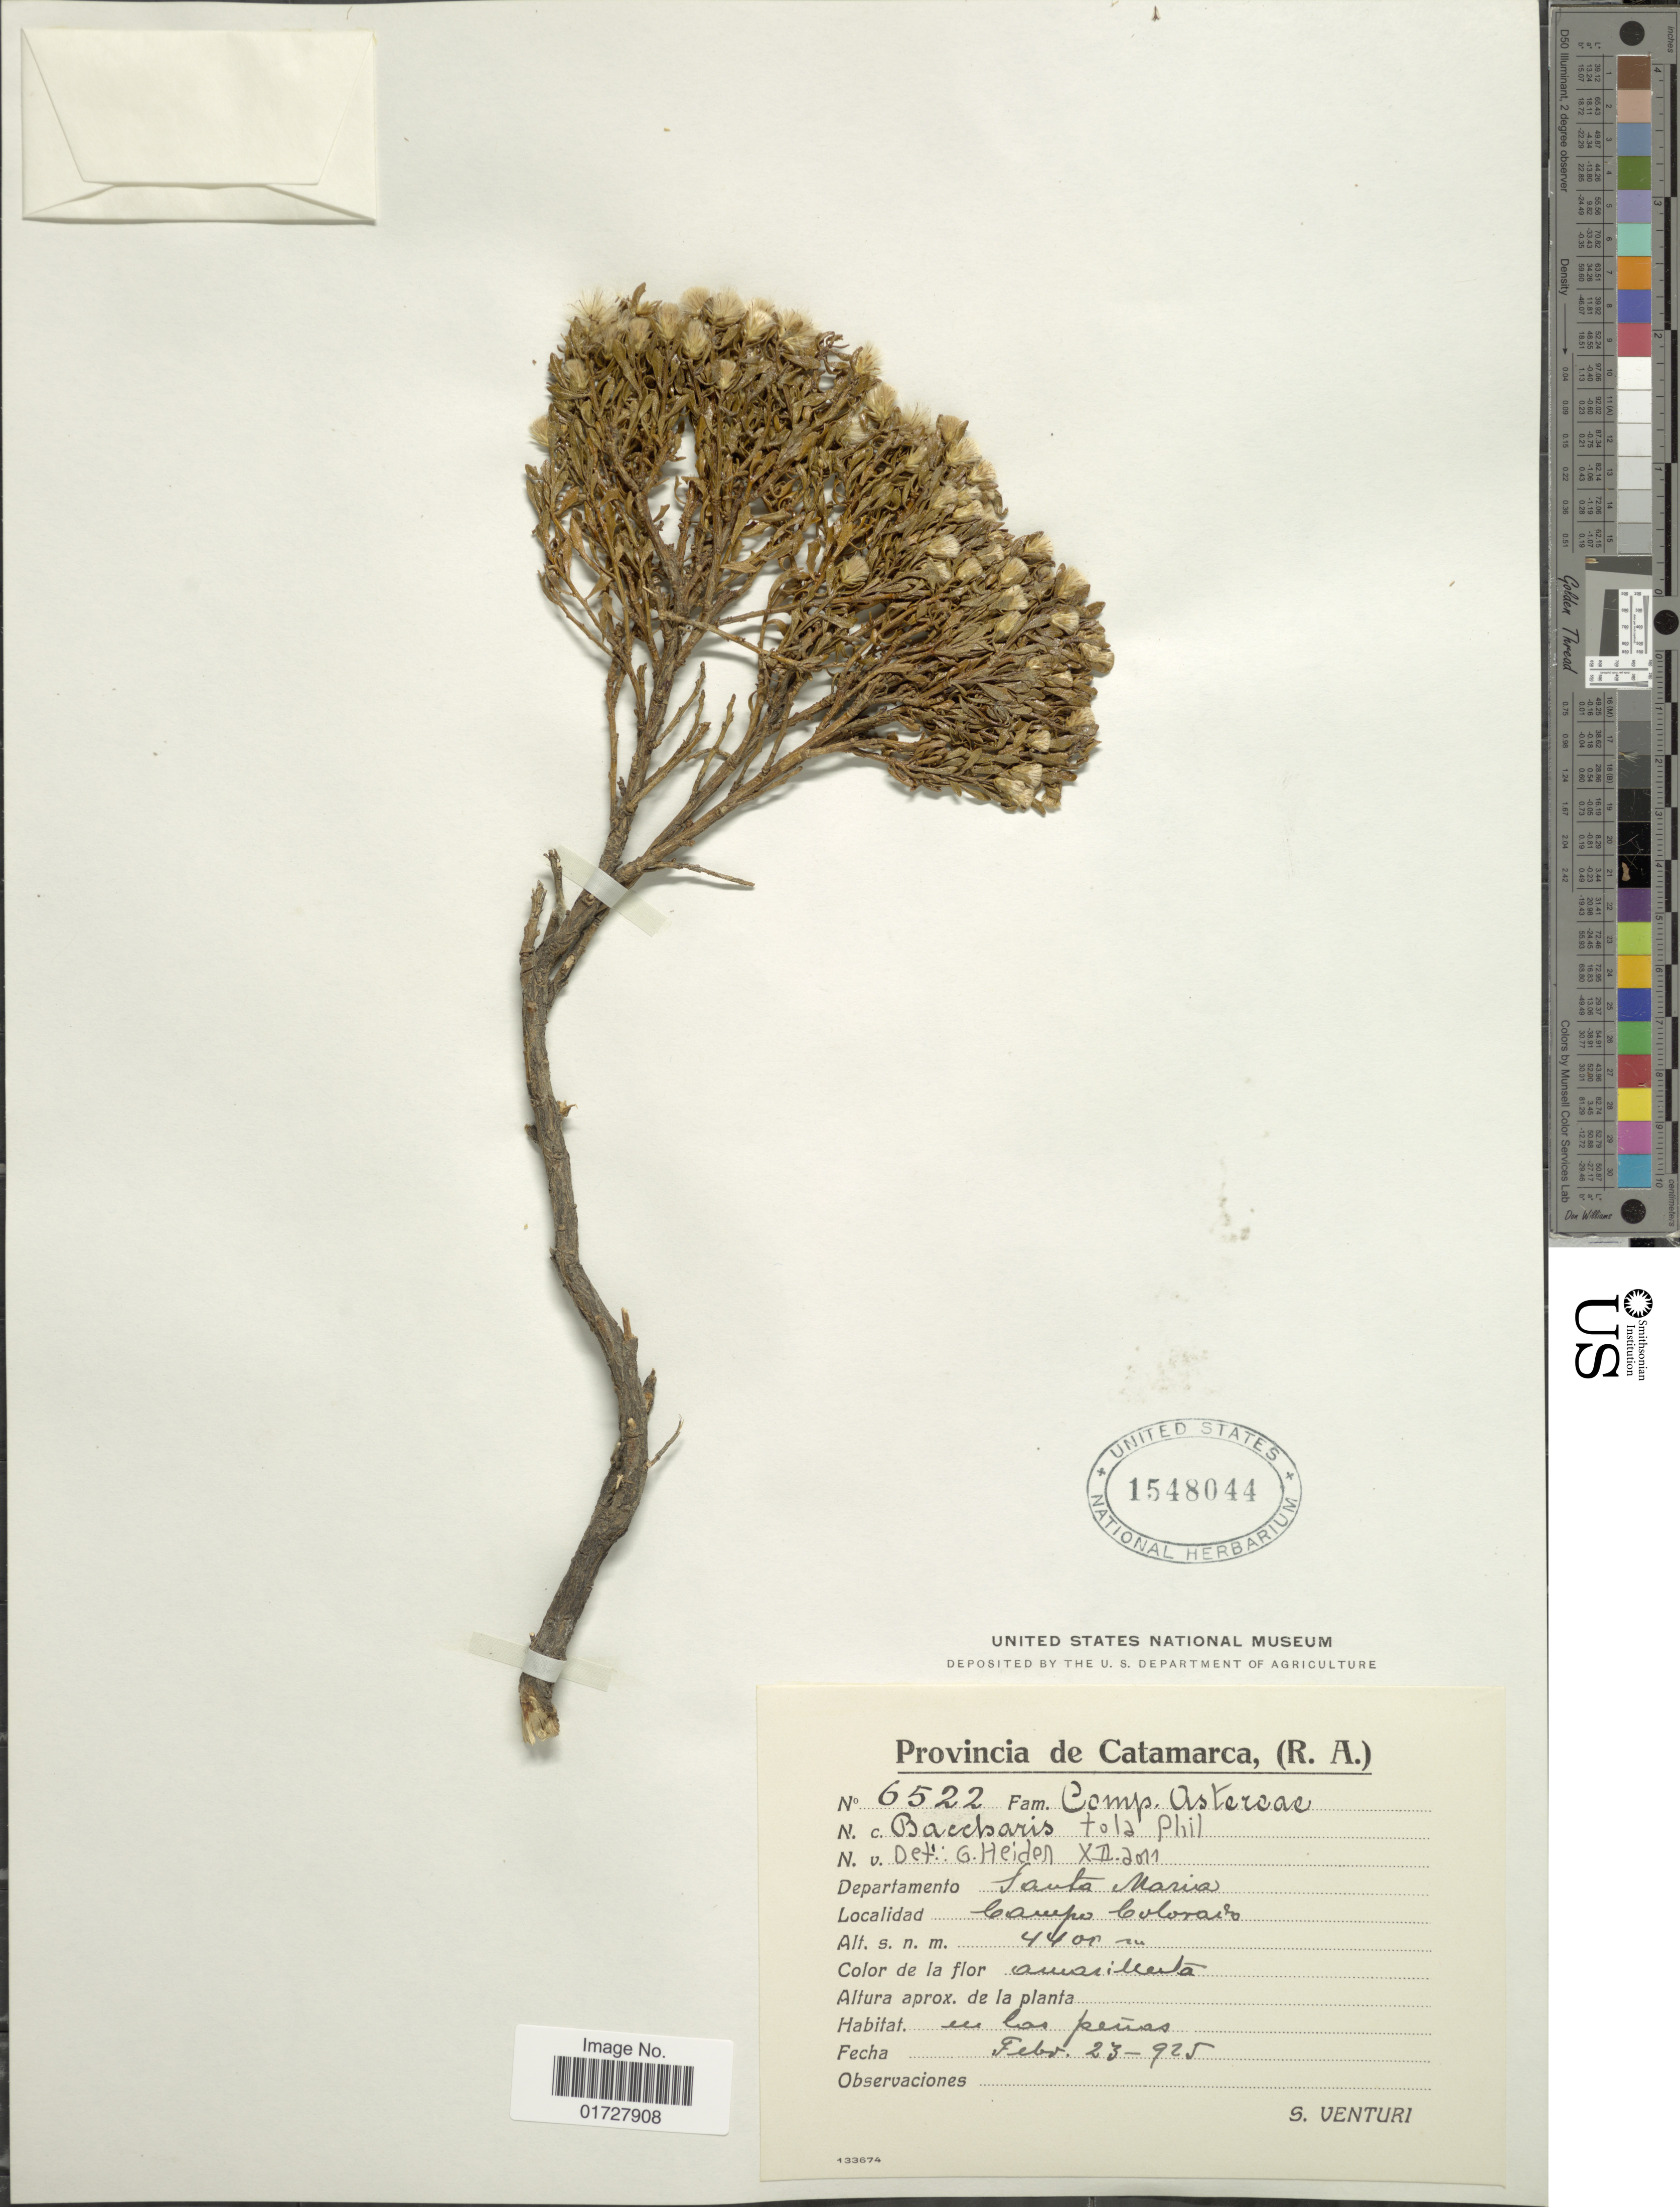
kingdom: Plantae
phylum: Tracheophyta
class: Magnoliopsida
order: Asterales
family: Asteraceae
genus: Baccharis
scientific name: Baccharis tola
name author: Phil.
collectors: S. Venturi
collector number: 6522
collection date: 1925-02-23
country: Argentina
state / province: Catamarca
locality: Departamento Santa Maria, Campo Colorado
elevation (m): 4400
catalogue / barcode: US 1548044